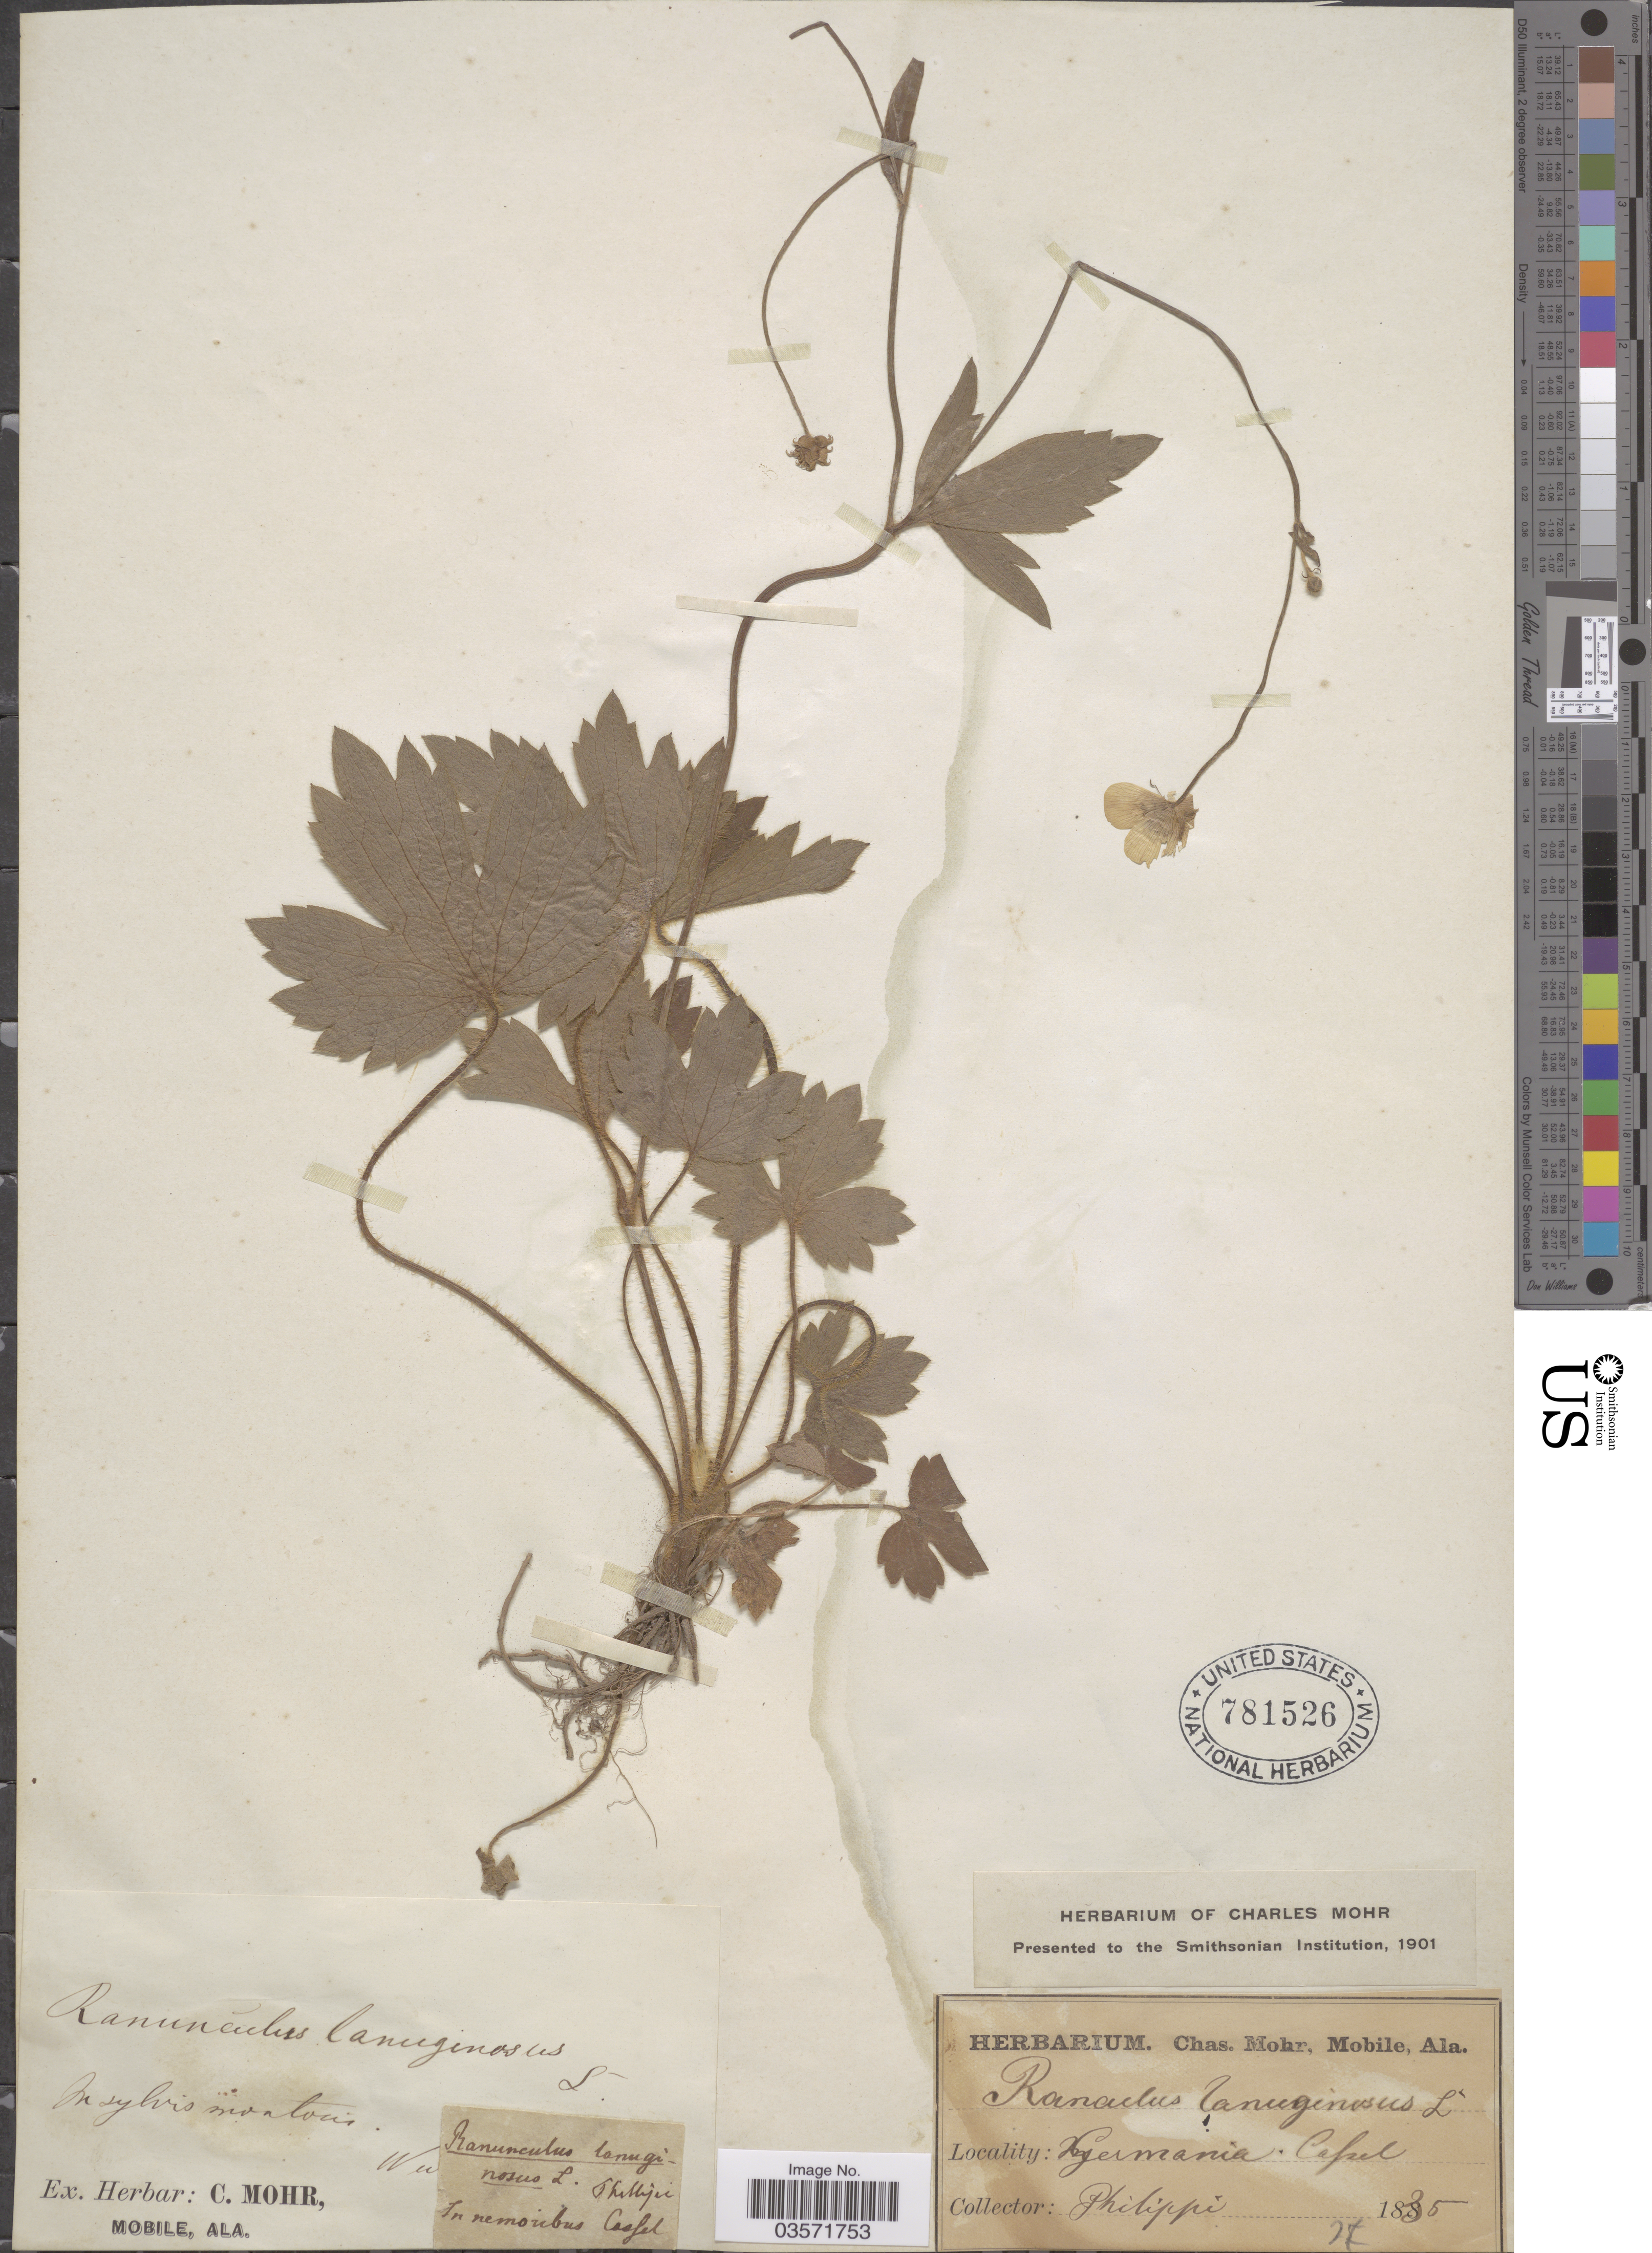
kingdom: Plantae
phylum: Tracheophyta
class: Magnoliopsida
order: Ranunculales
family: Ranunculaceae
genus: Ranunculus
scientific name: Ranunculus lanuginosus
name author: L.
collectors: -. Philippi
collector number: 27*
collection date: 1835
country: Germany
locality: In nemoribus Cassel.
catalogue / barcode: US 781526